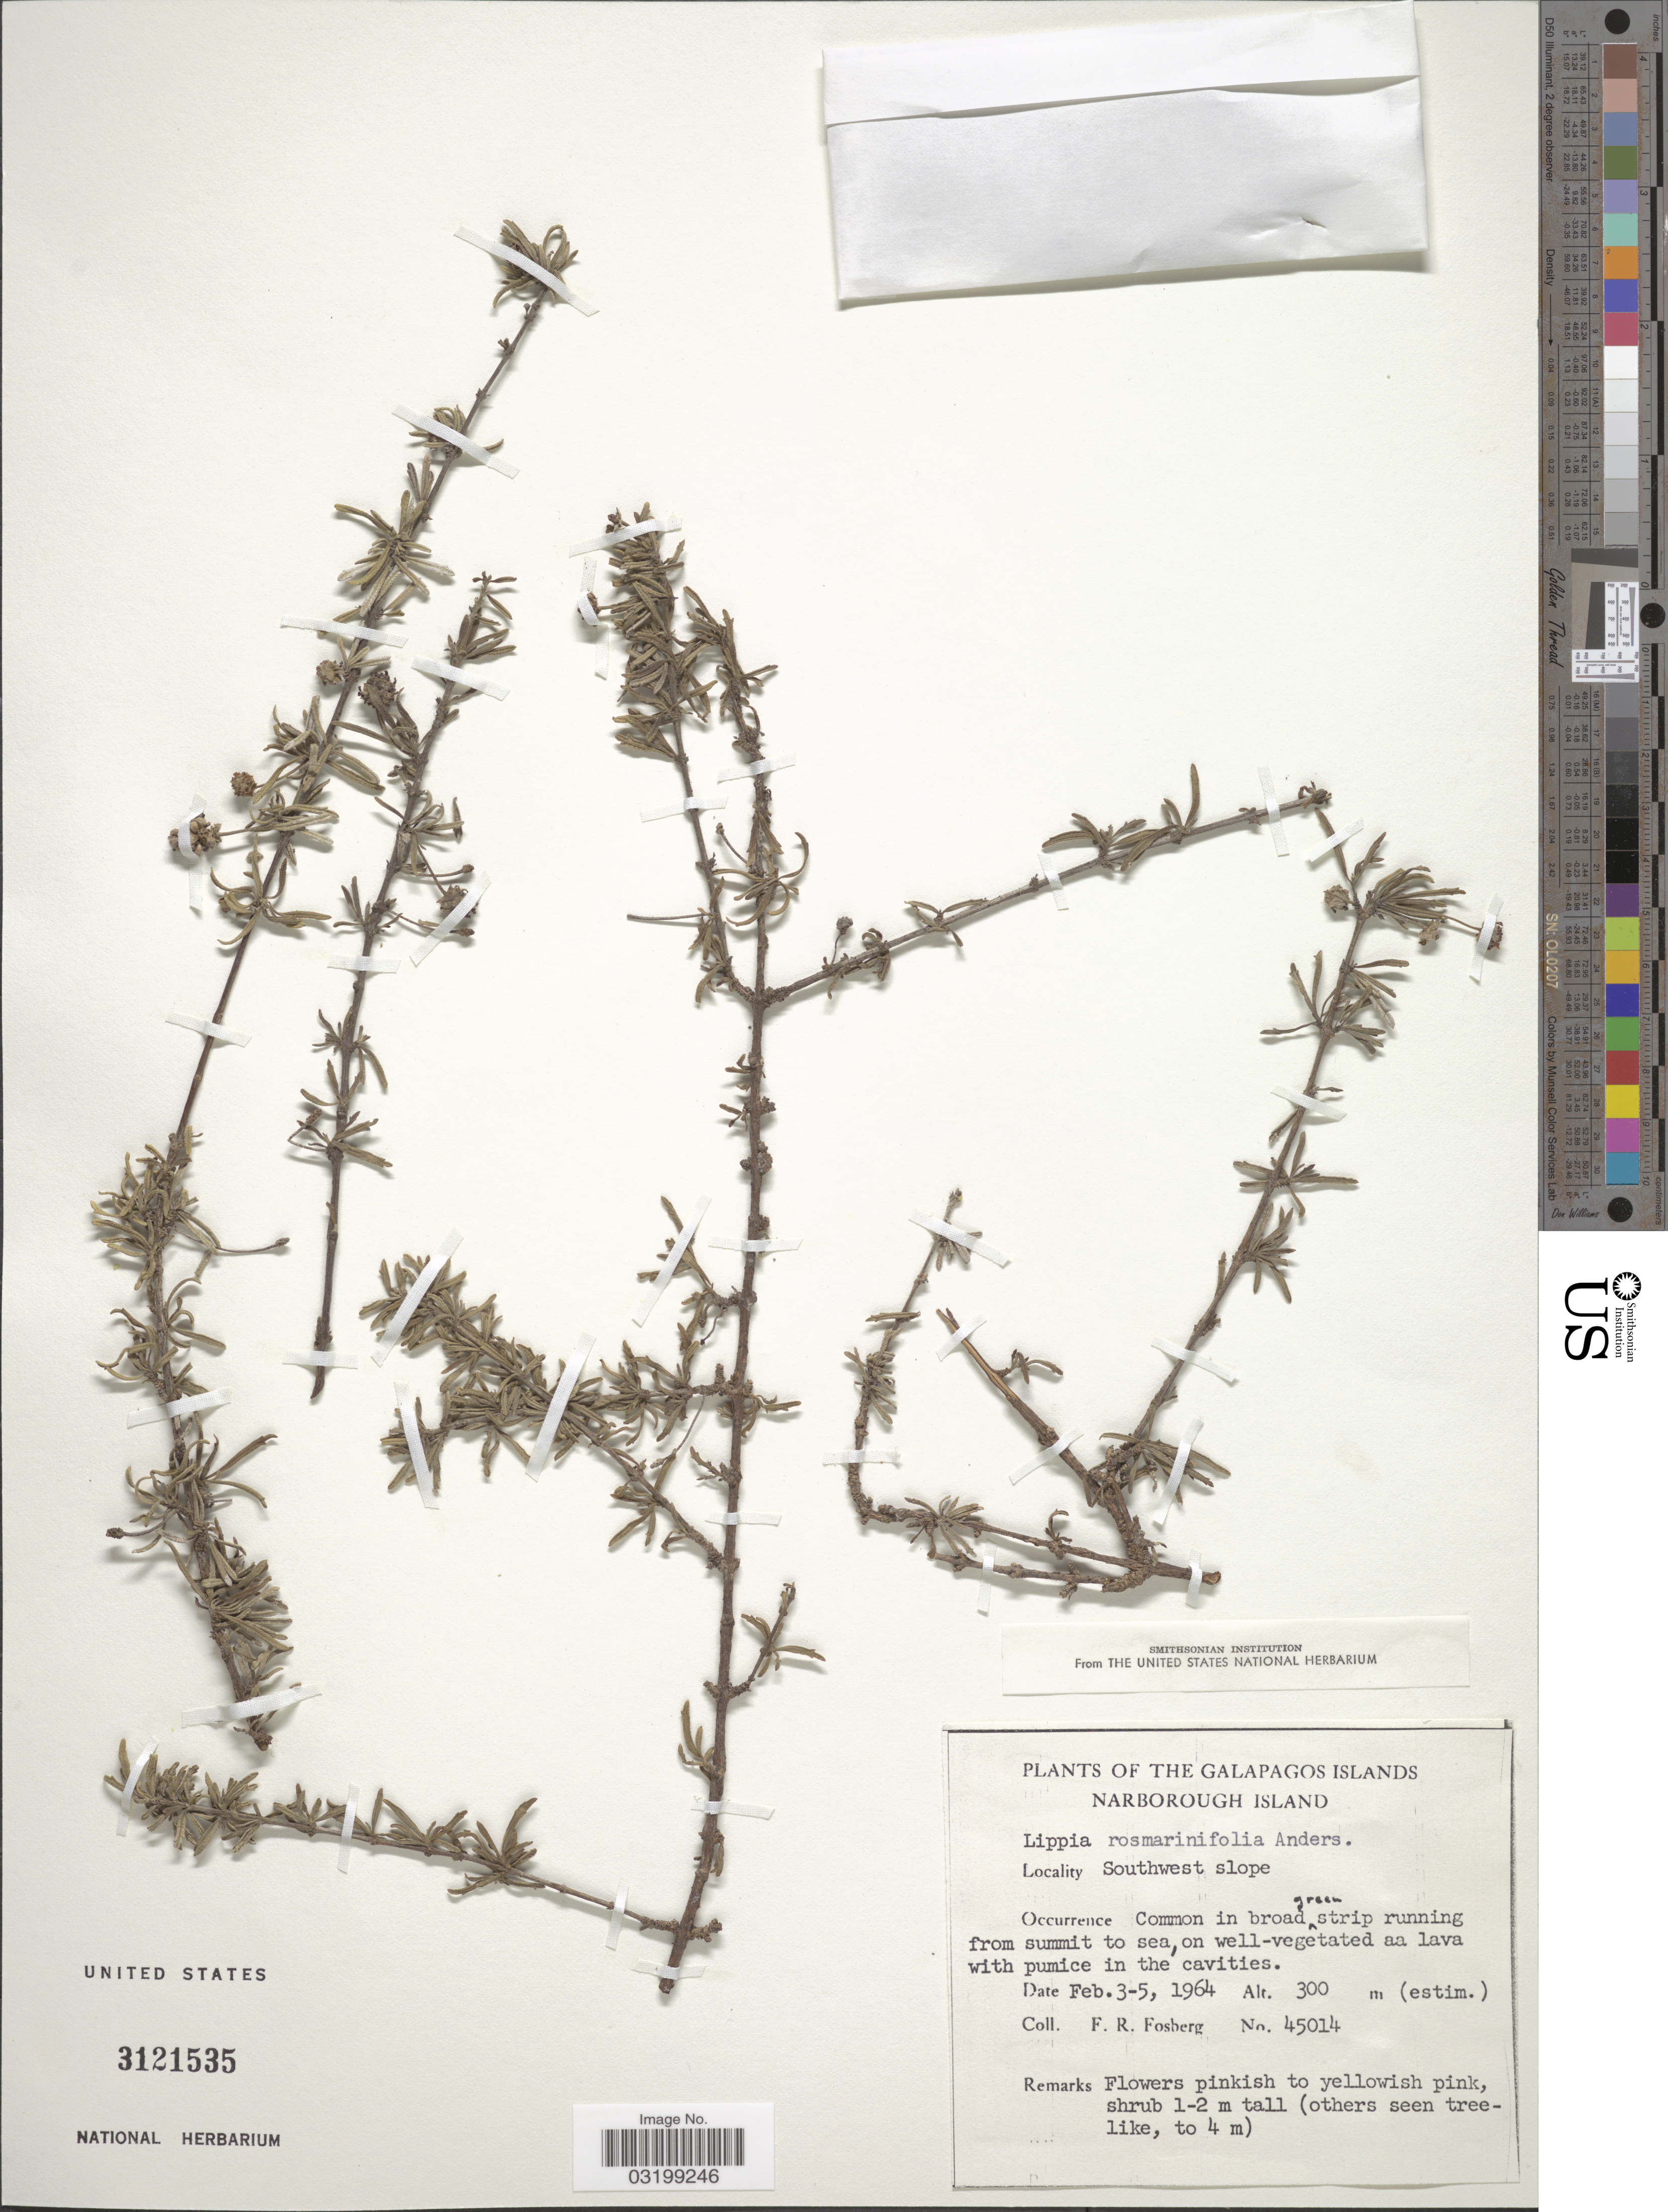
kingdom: Plantae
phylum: Tracheophyta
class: Magnoliopsida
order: Lamiales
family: Verbenaceae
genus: Lippia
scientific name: Lippia rosmarinifolia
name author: Andersson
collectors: F. R. Fosberg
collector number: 45014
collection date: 1964-02-03/1964-02-05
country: Ecuador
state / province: Colón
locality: Galápagos Islands. Narborough Island. Southwest slope.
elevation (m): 300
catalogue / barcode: US 3212535